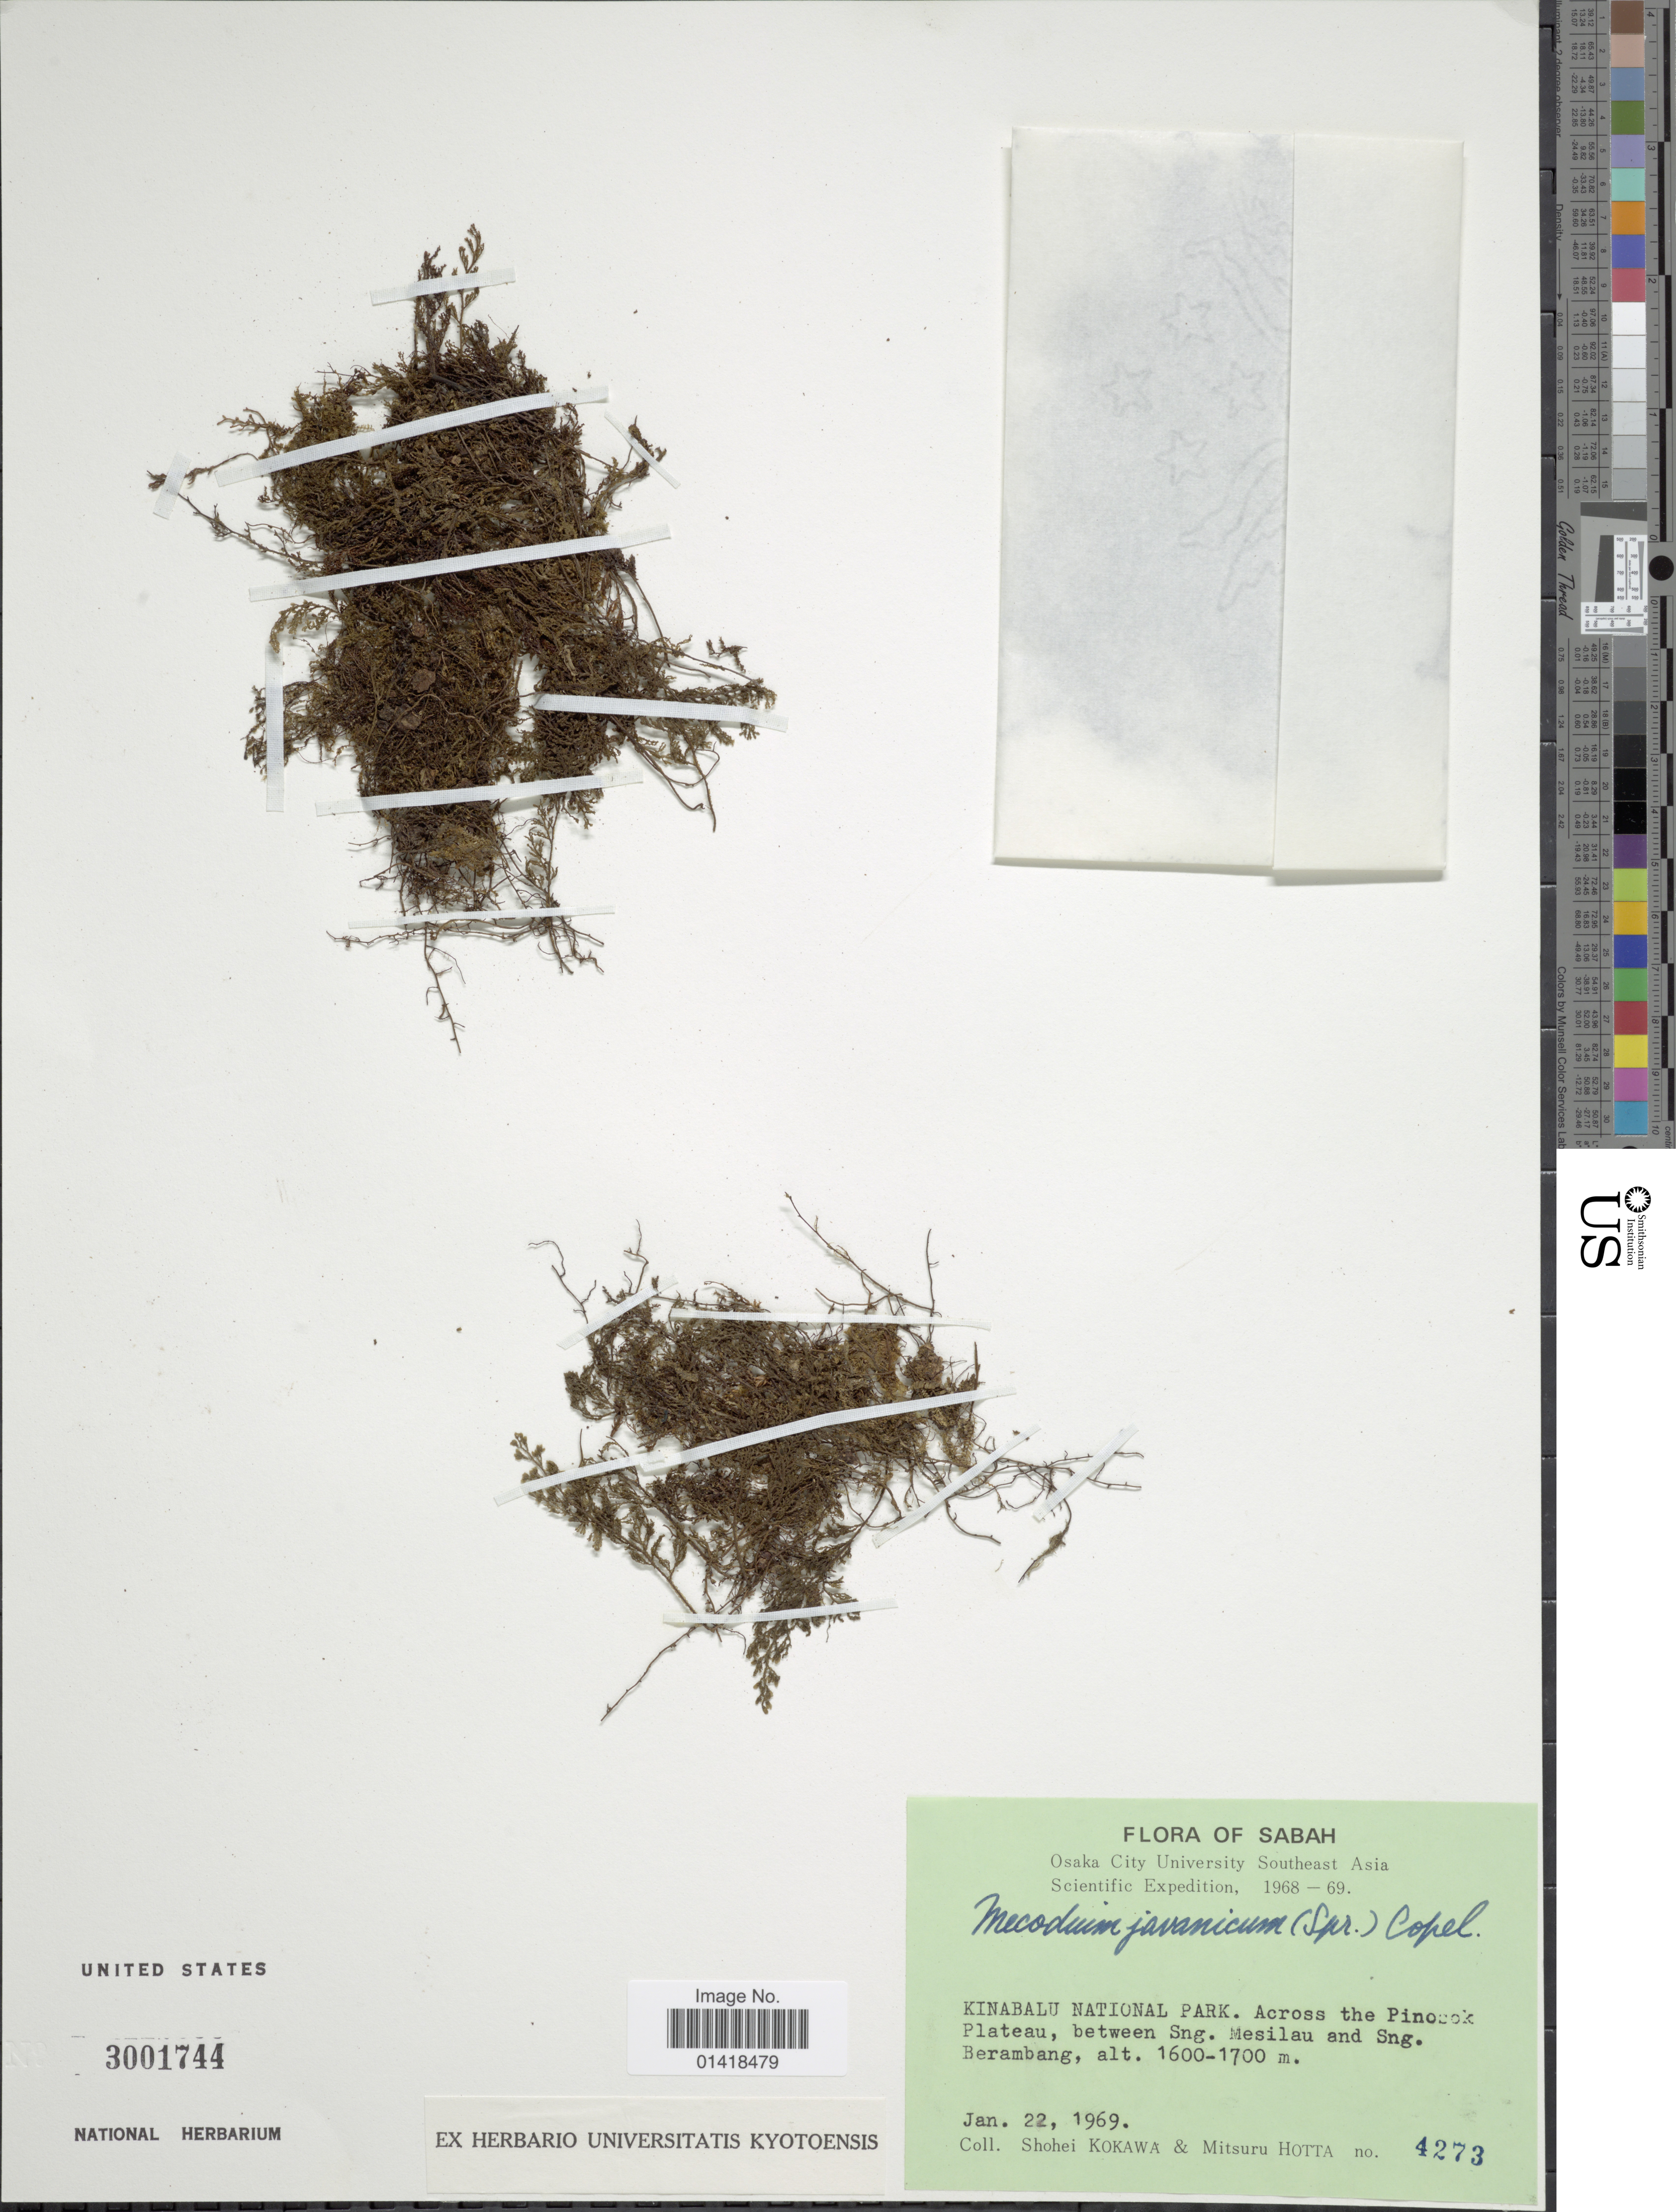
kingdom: Plantae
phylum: Tracheophyta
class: Polypodiopsida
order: Hymenophyllales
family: Hymenophyllaceae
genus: Hymenophyllum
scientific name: Hymenophyllum javanicum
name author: Spreng.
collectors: S. Kokawa & M. Hotta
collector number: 4273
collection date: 1969-01-22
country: Malaysia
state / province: Sabah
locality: Kinabalu national Park. Across the Pinozok Plateau, between Sng. Mesilau and Sng. Berambang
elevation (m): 1600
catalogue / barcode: US 3001744